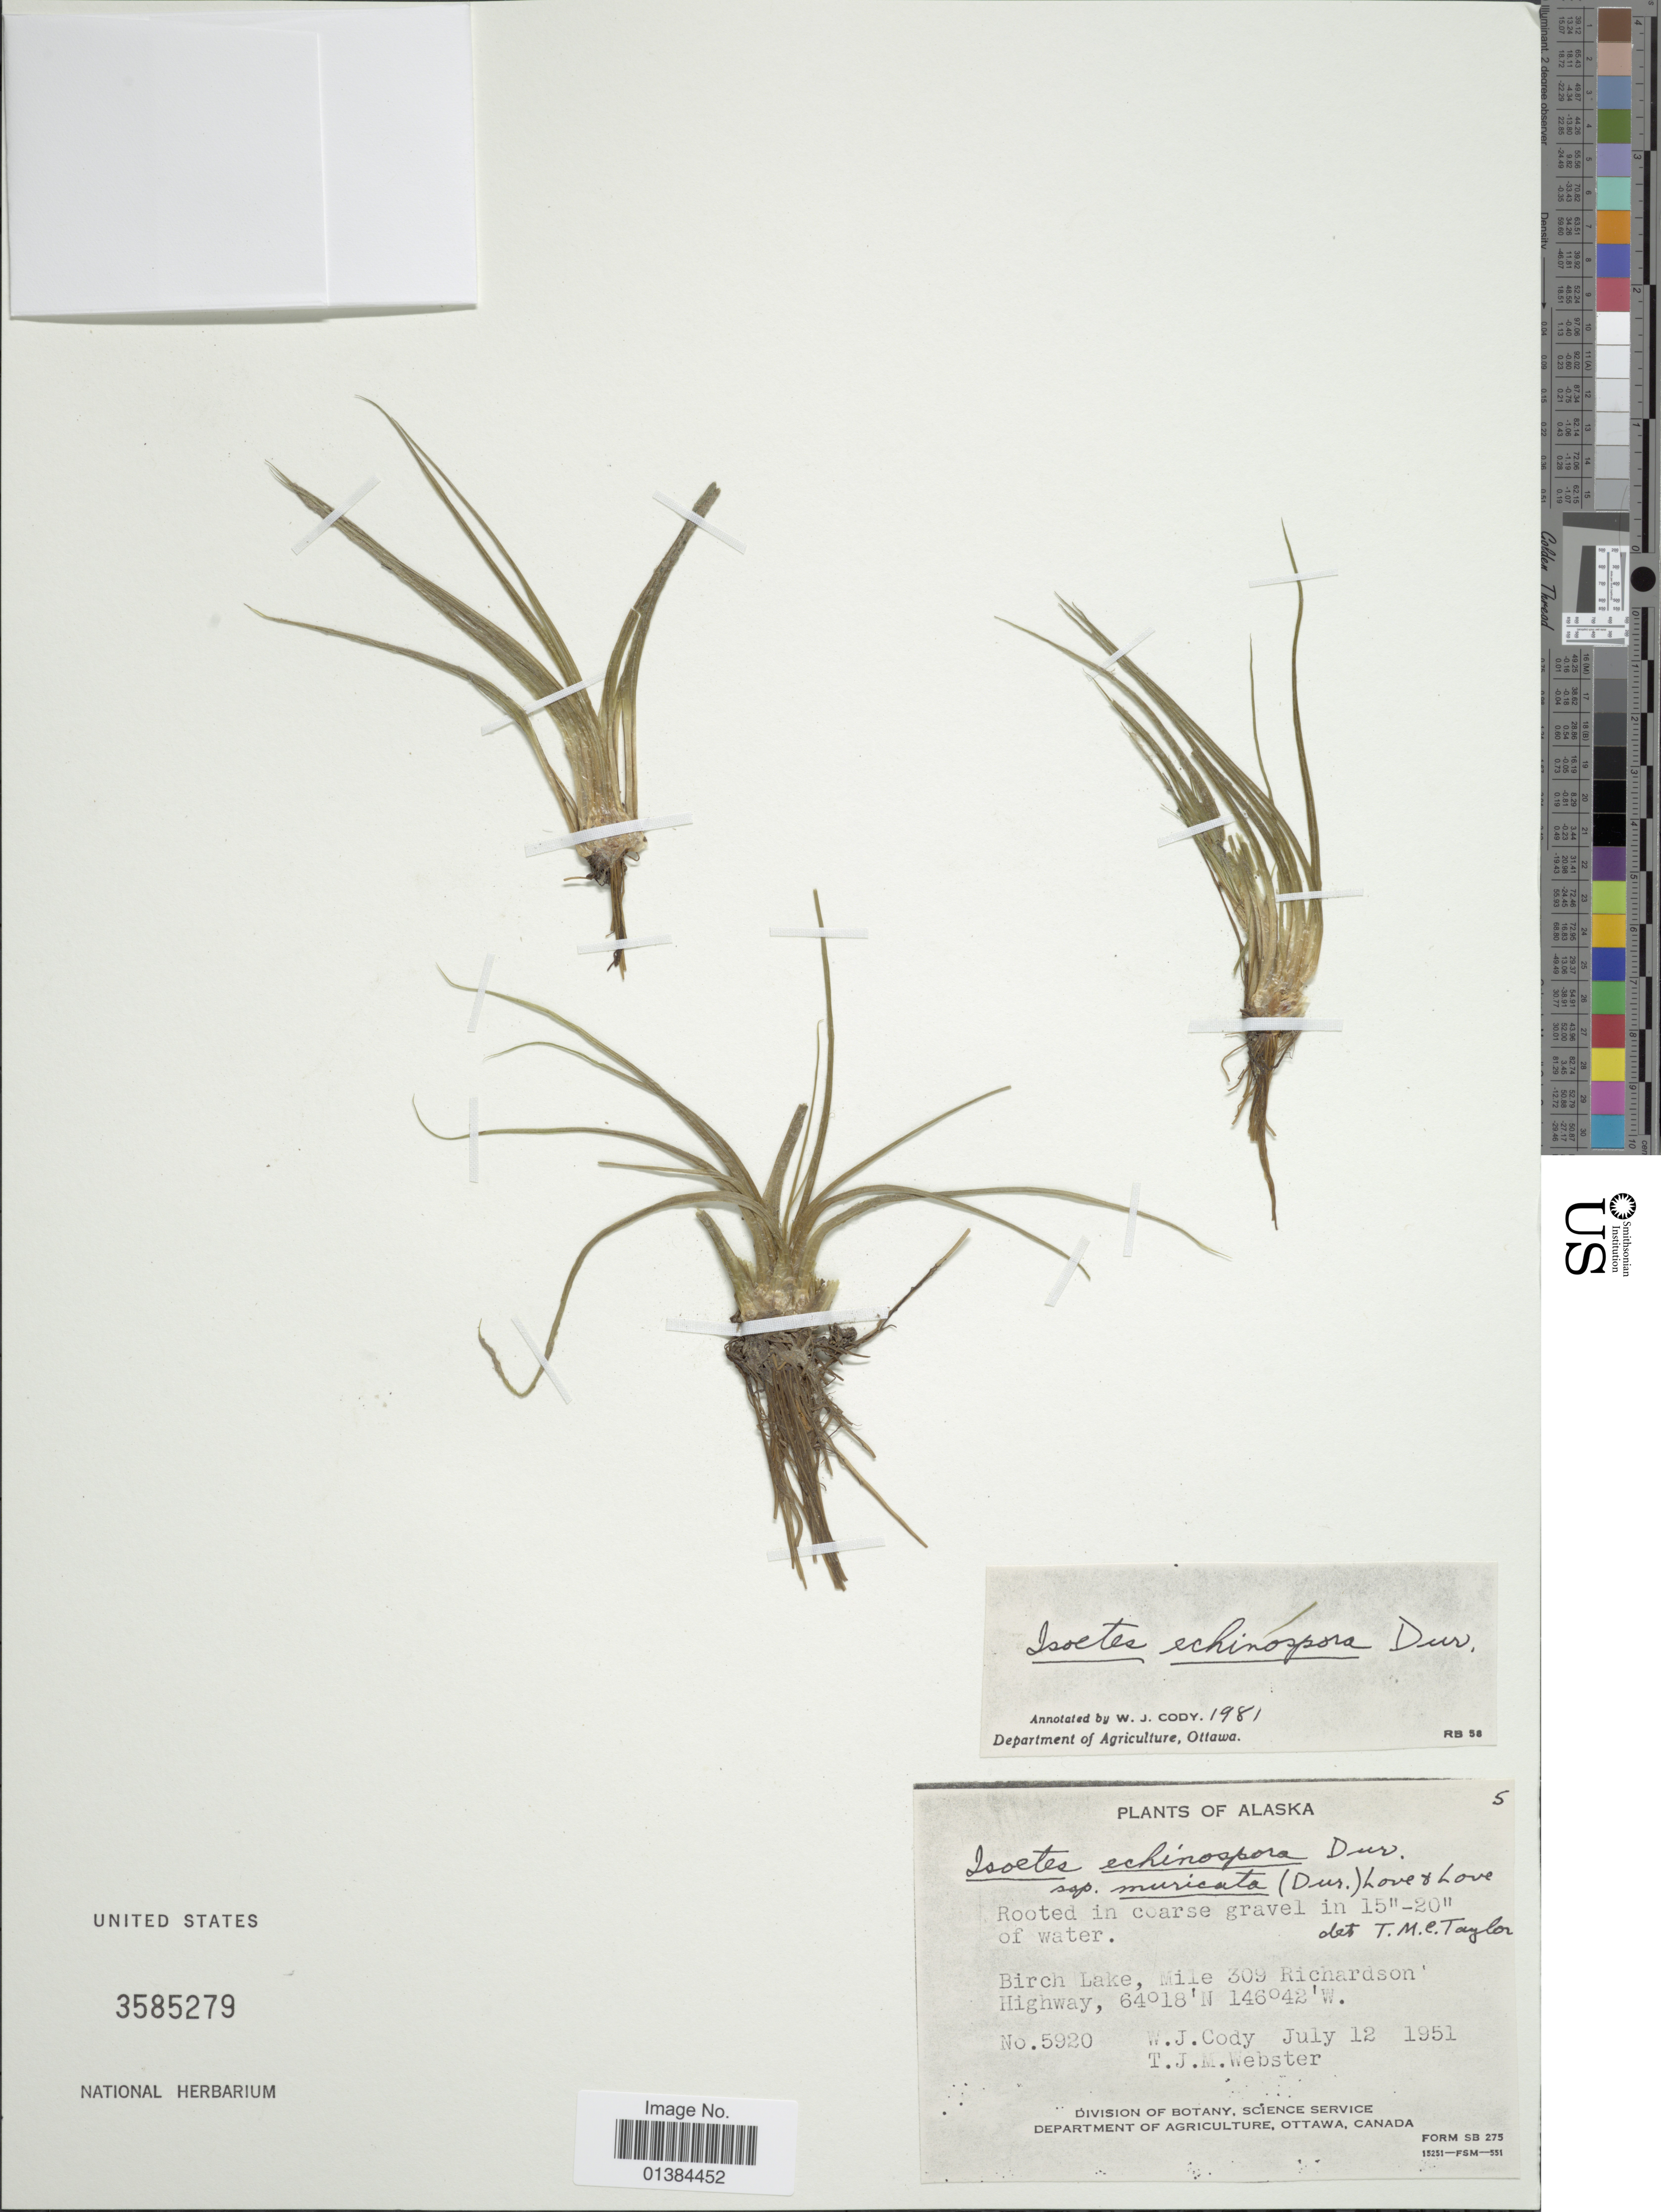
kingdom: Plantae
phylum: Tracheophyta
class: Lycopodiopsida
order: Isoetales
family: Isoetaceae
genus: Isoetes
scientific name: Isoetes echinospora subsp. muricata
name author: (Durieu) Á. Löve & D. Löve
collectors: W. Cody & T. J. Webster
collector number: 5920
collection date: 1951-07-12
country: United States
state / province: Alaska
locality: Birch Lake, Mile 309 Richardson Highway.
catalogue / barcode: US 3585279